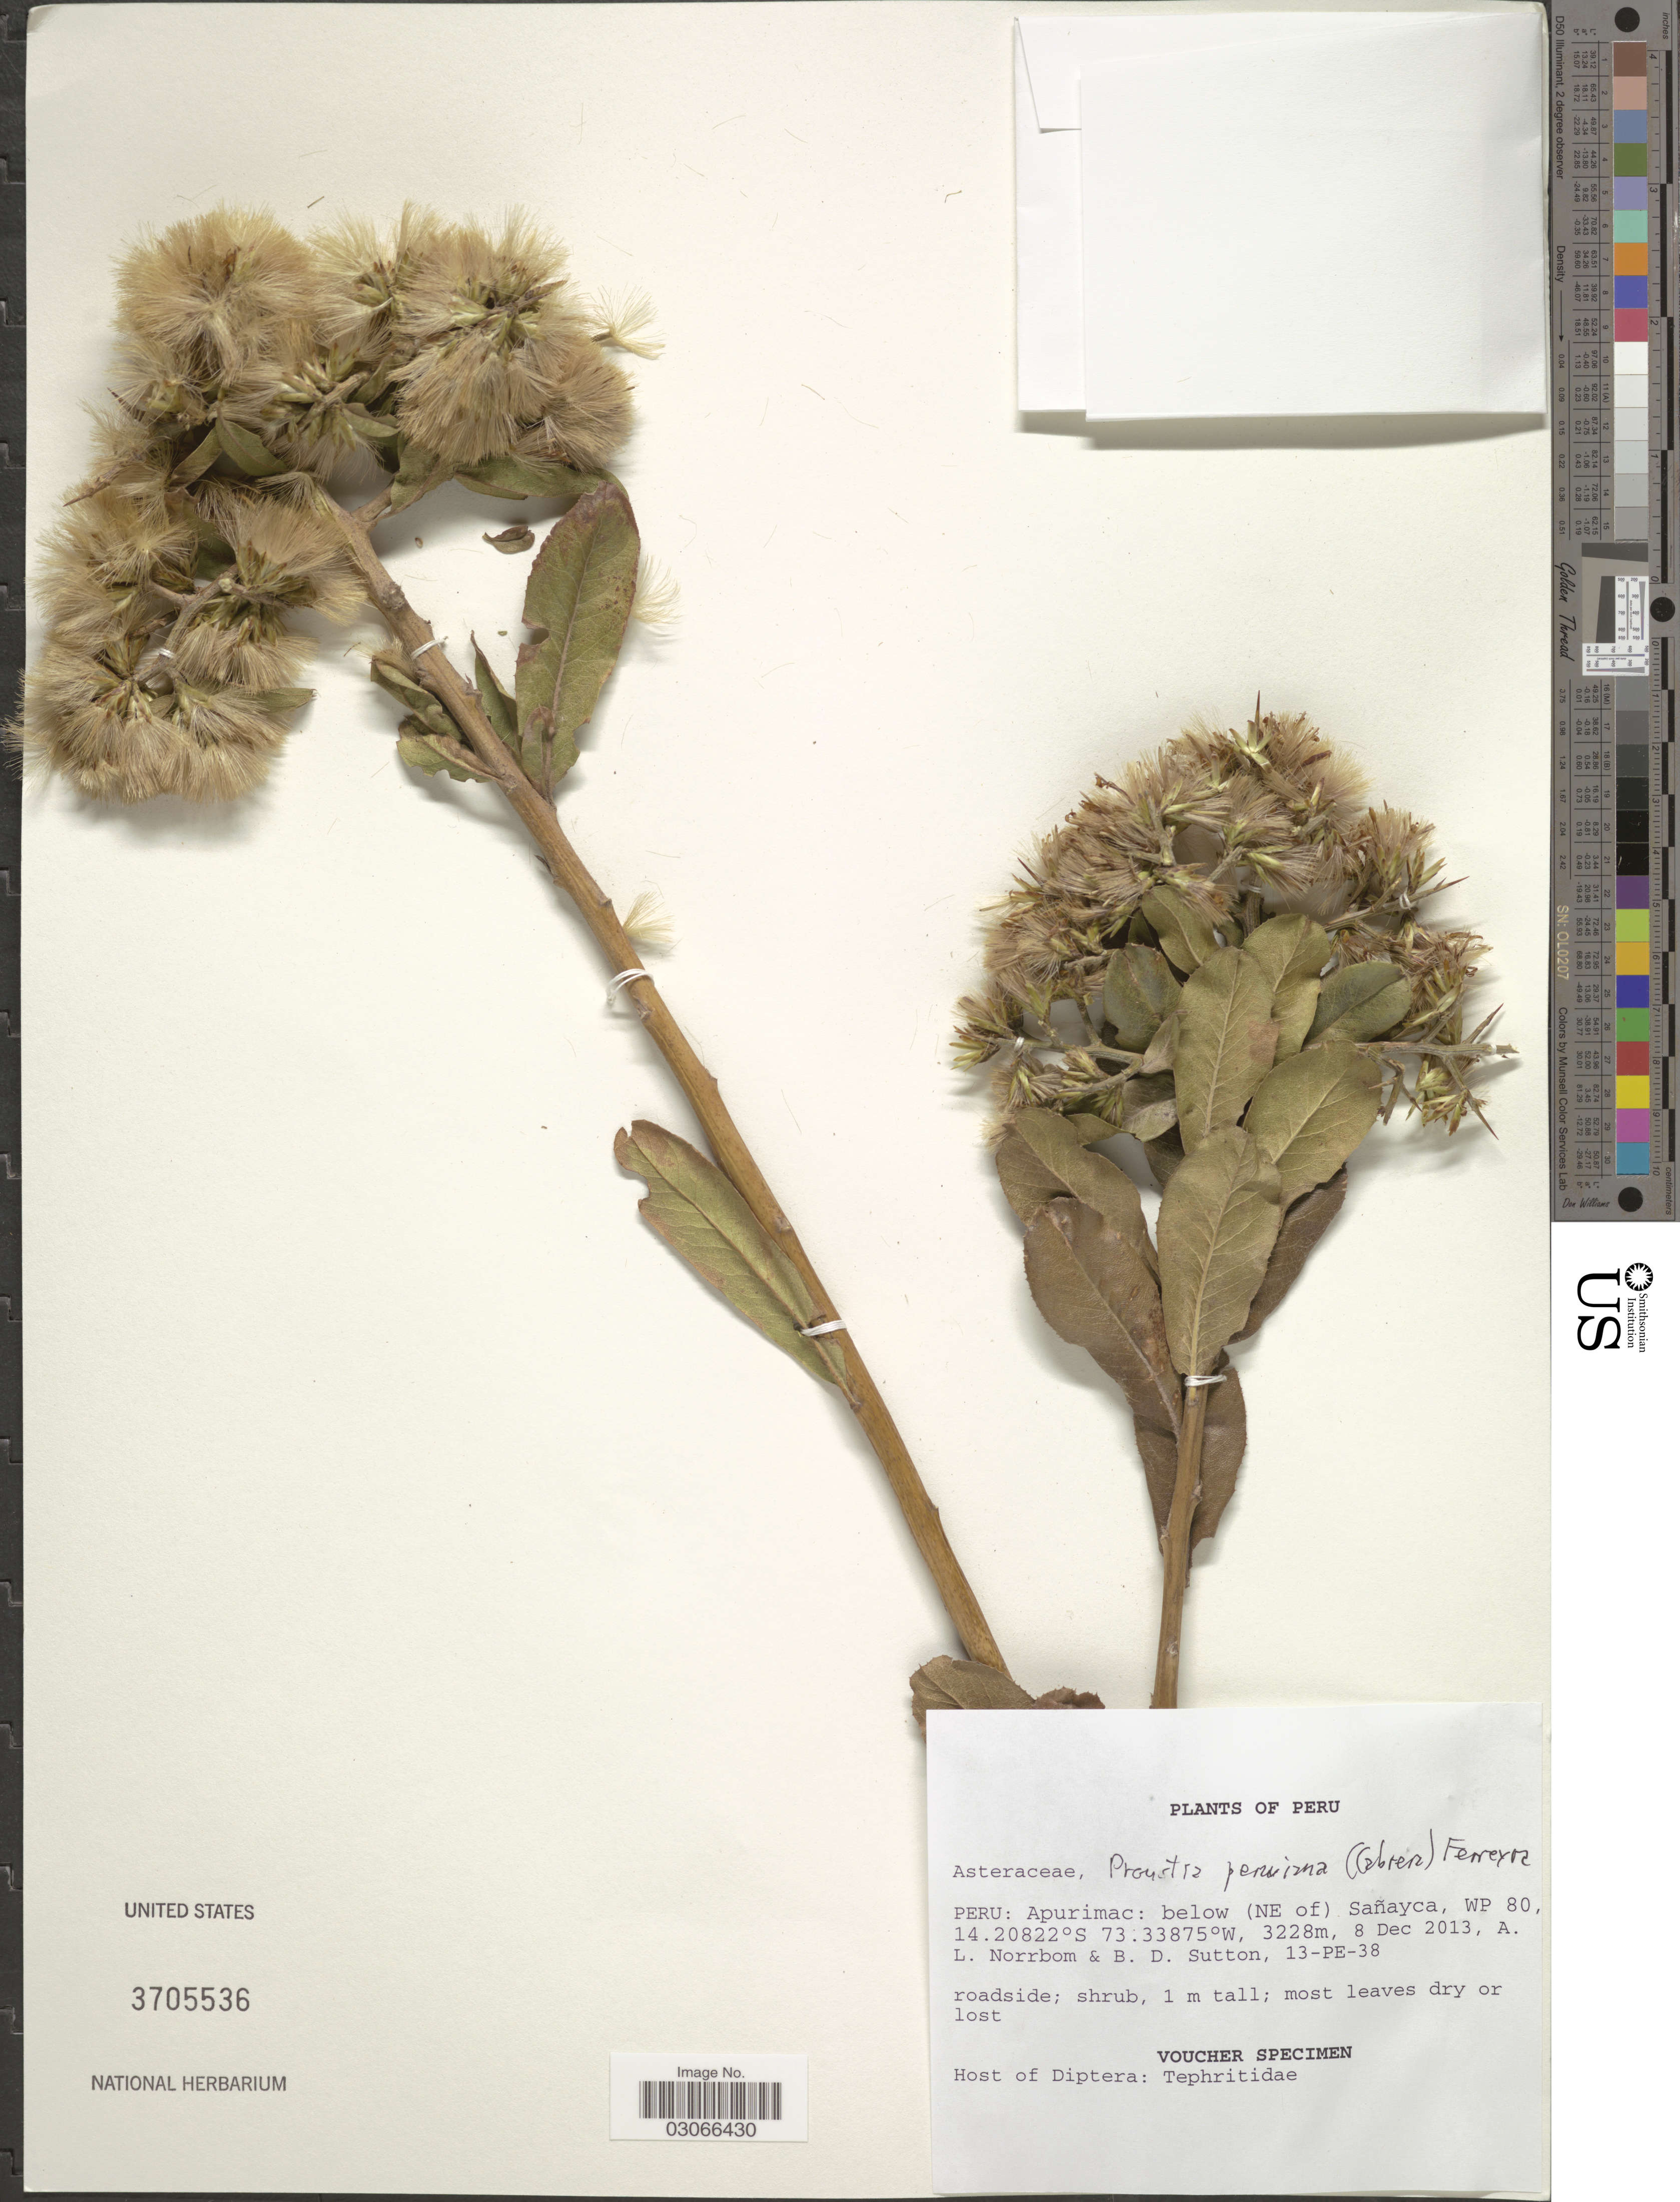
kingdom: Plantae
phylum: Tracheophyta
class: Magnoliopsida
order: Asterales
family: Asteraceae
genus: Proustia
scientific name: Proustia peruviana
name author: (Cabrera) Ferreyra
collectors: A. L. Norrbom & B. Sutton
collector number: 13-PE-38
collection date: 2013-12-08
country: Peru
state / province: Apurímac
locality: Below (NE of) Sañayca, WP 80.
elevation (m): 3228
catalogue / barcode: US 3705536